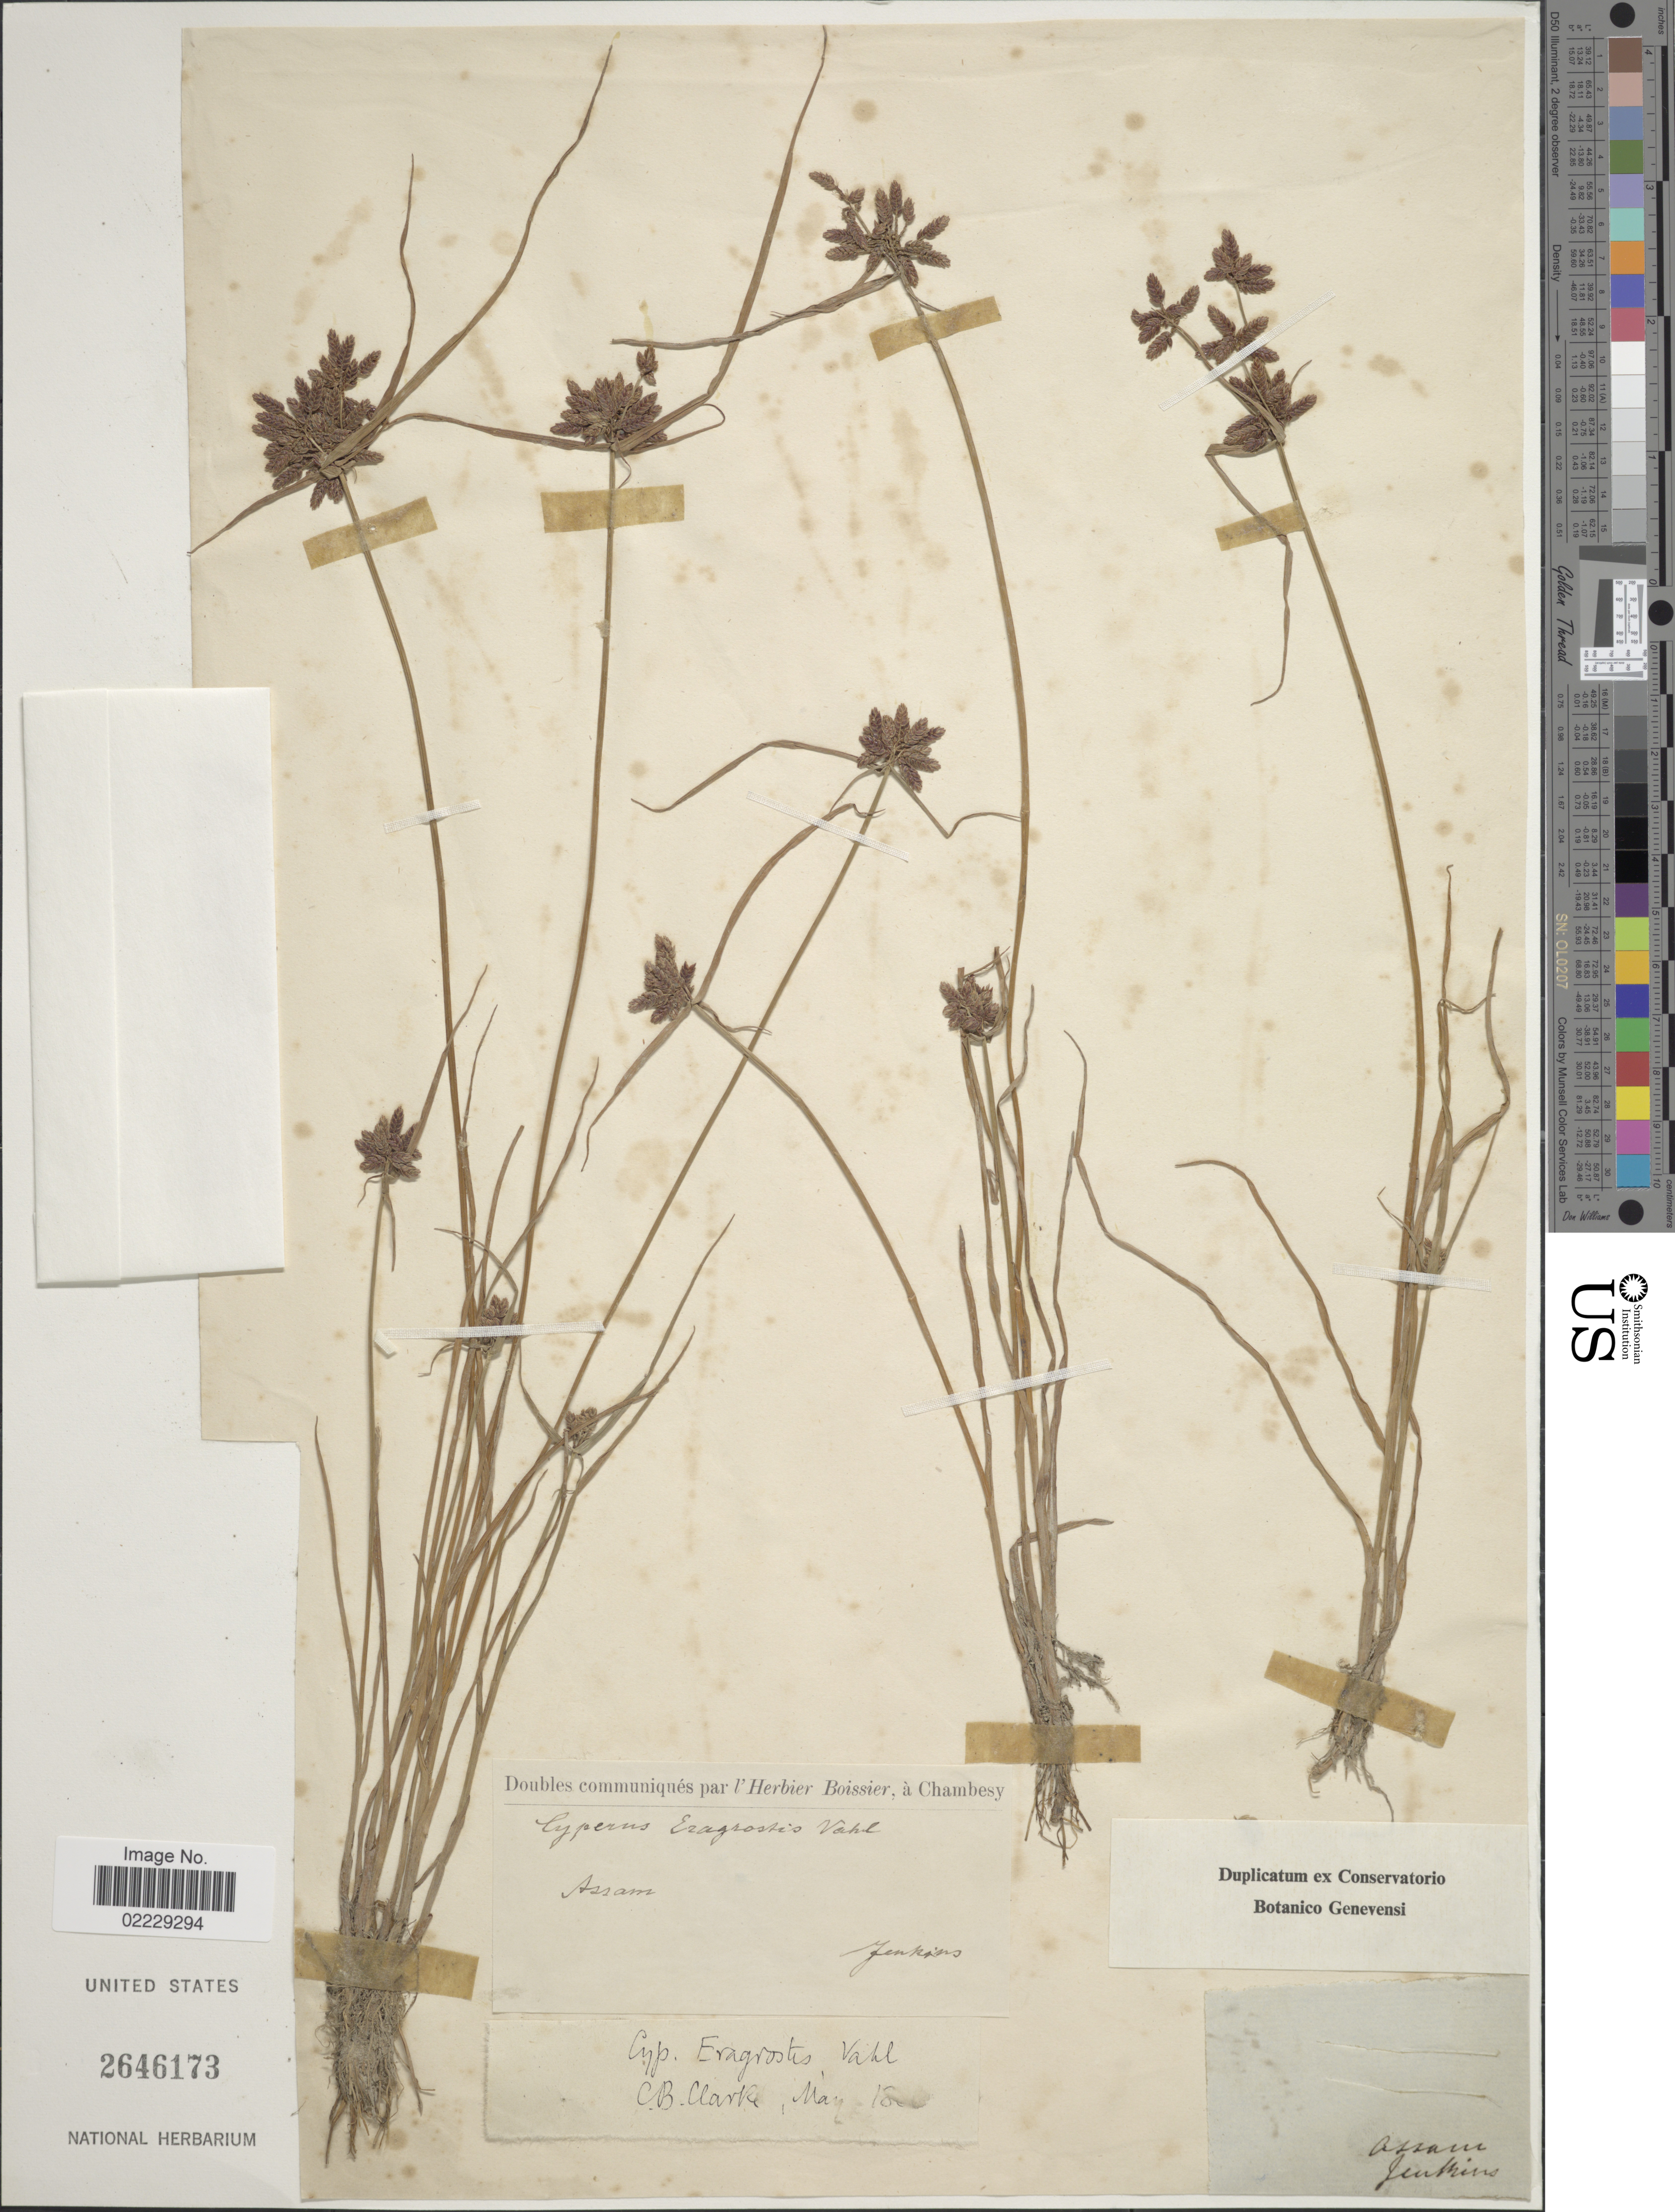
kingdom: Plantae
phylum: Tracheophyta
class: Liliopsida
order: Poales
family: Cyperaceae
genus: Cyperus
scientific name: Cyperus sanguinolentus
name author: Vahl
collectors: -. Jenkins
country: India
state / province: Assam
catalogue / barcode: US 2646173